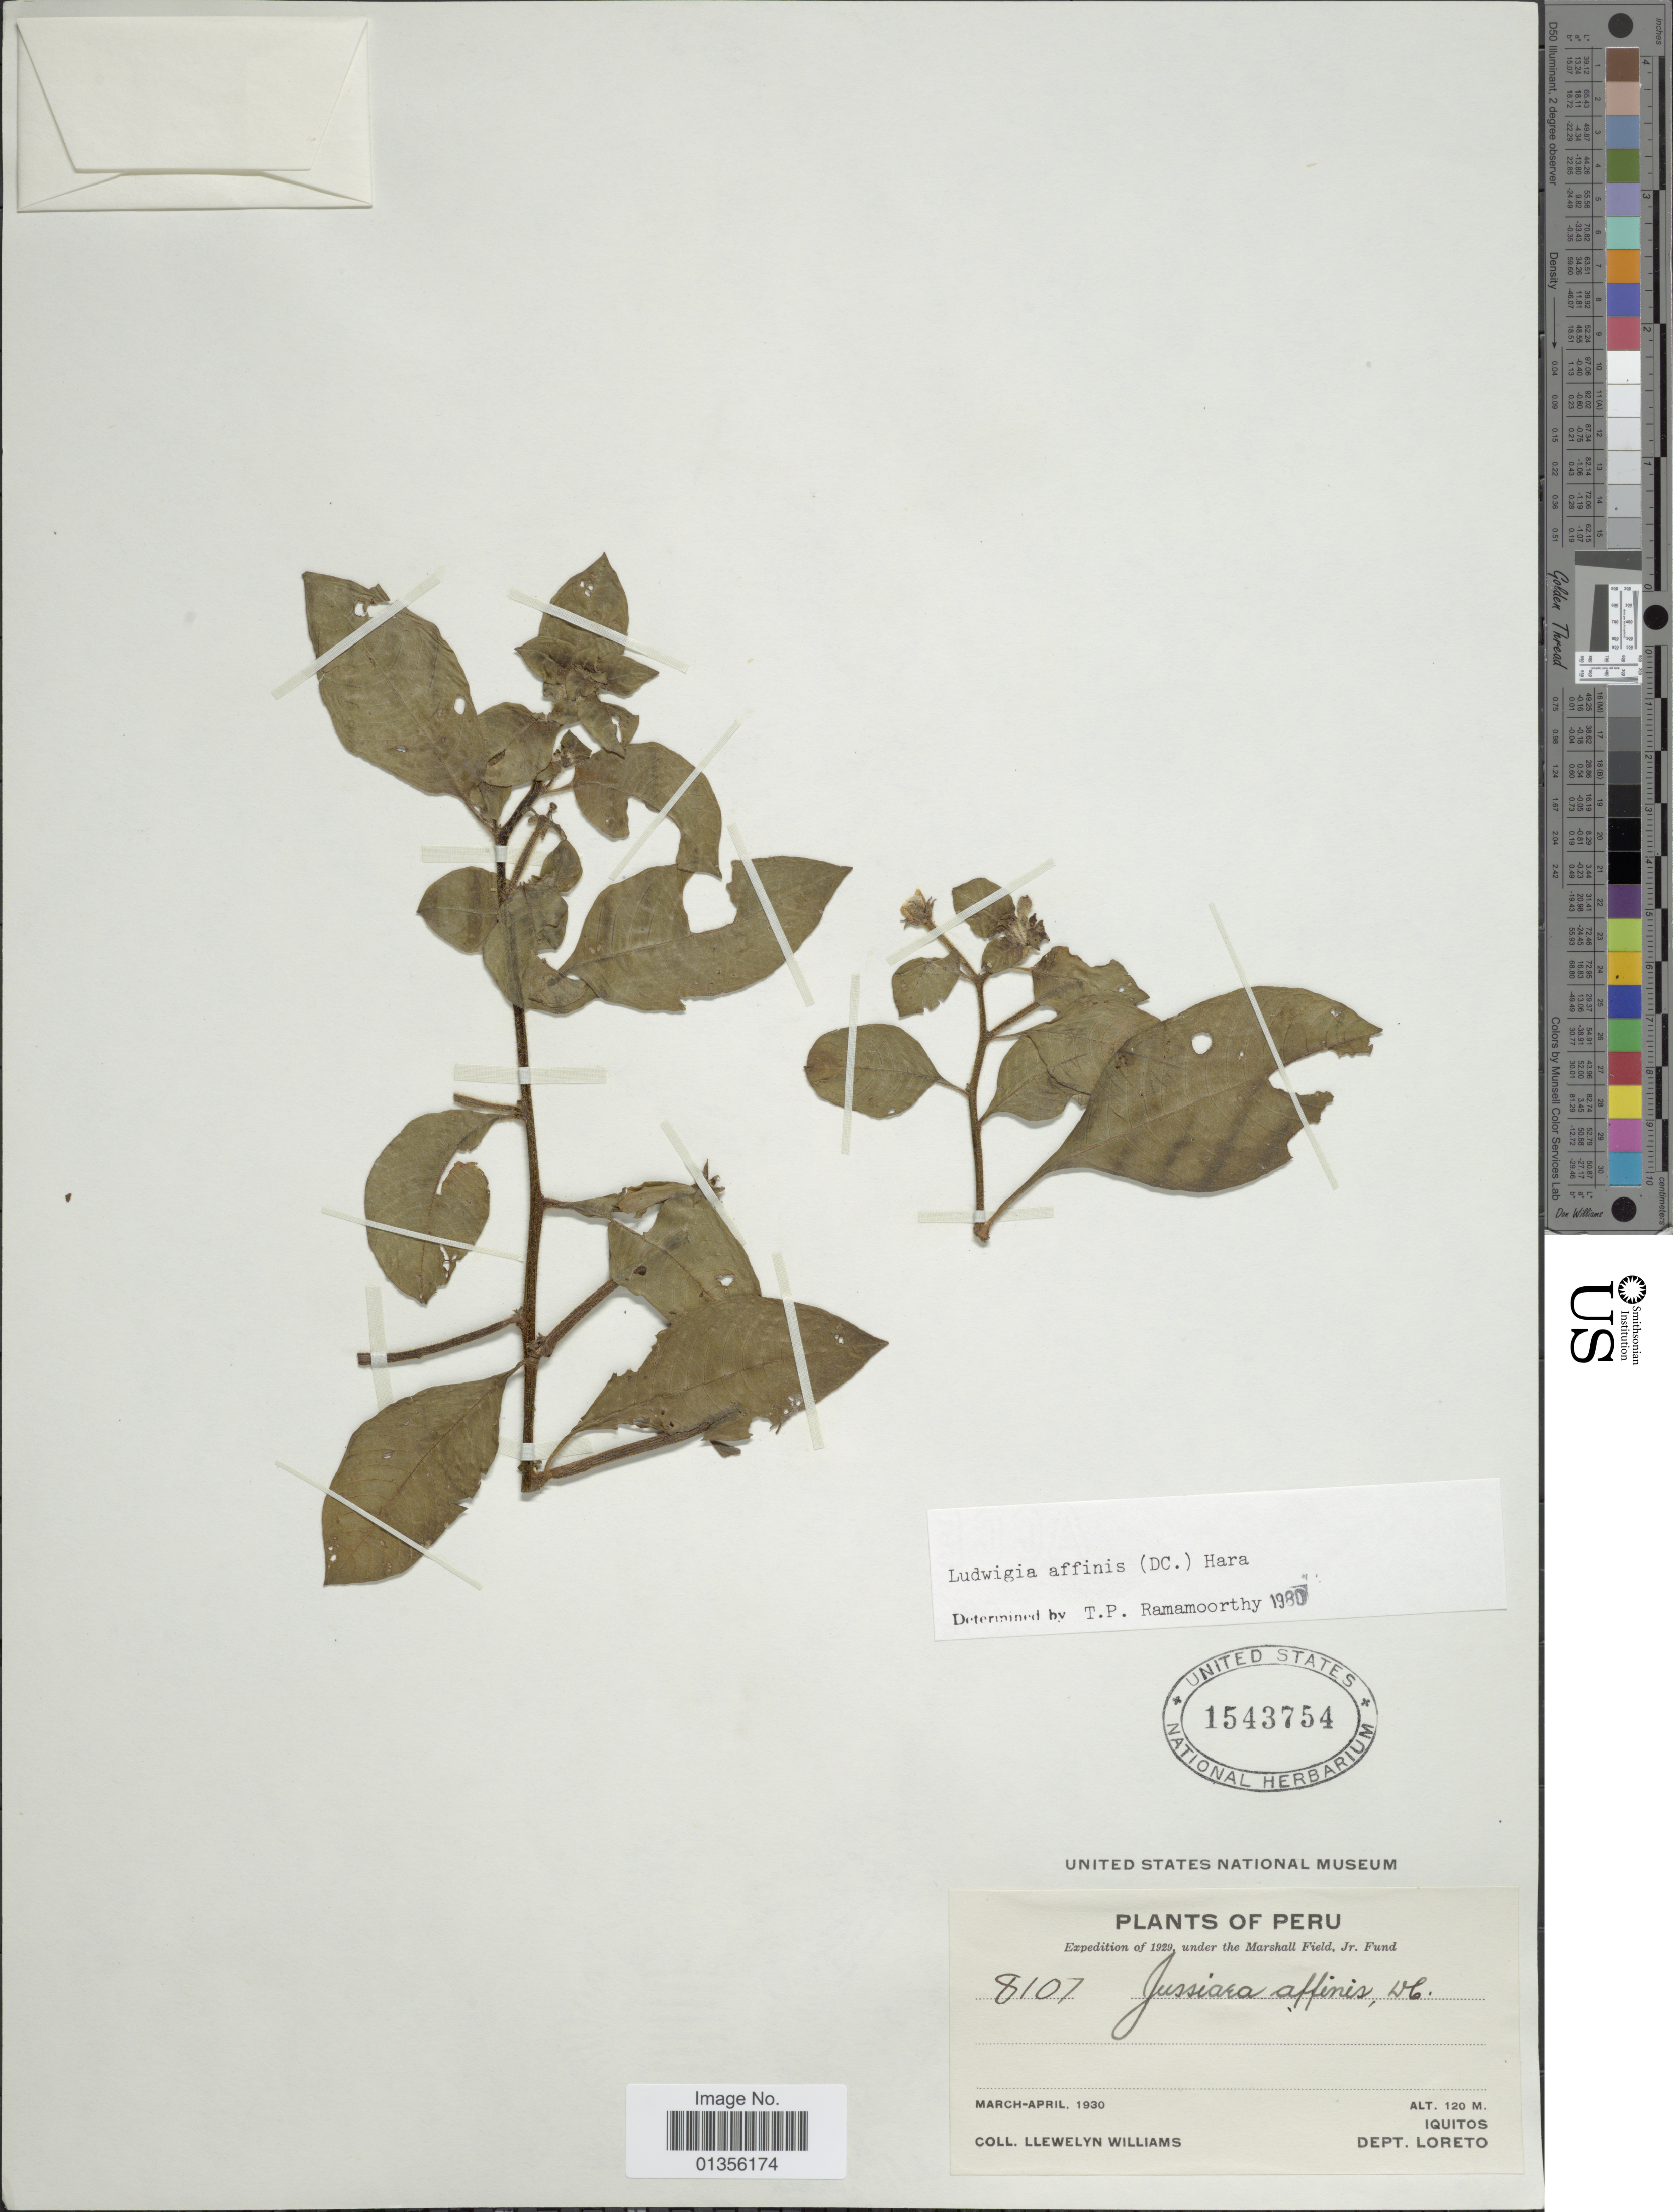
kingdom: Plantae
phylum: Tracheophyta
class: Magnoliopsida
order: Myrtales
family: Onagraceae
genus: Ludwigia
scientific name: Ludwigia affinis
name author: (DC.) H. Hara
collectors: Ll. Williams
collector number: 8107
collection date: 1930-03/1930-04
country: Peru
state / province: Loreto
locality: Iquitos.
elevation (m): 120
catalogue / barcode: US 1543754